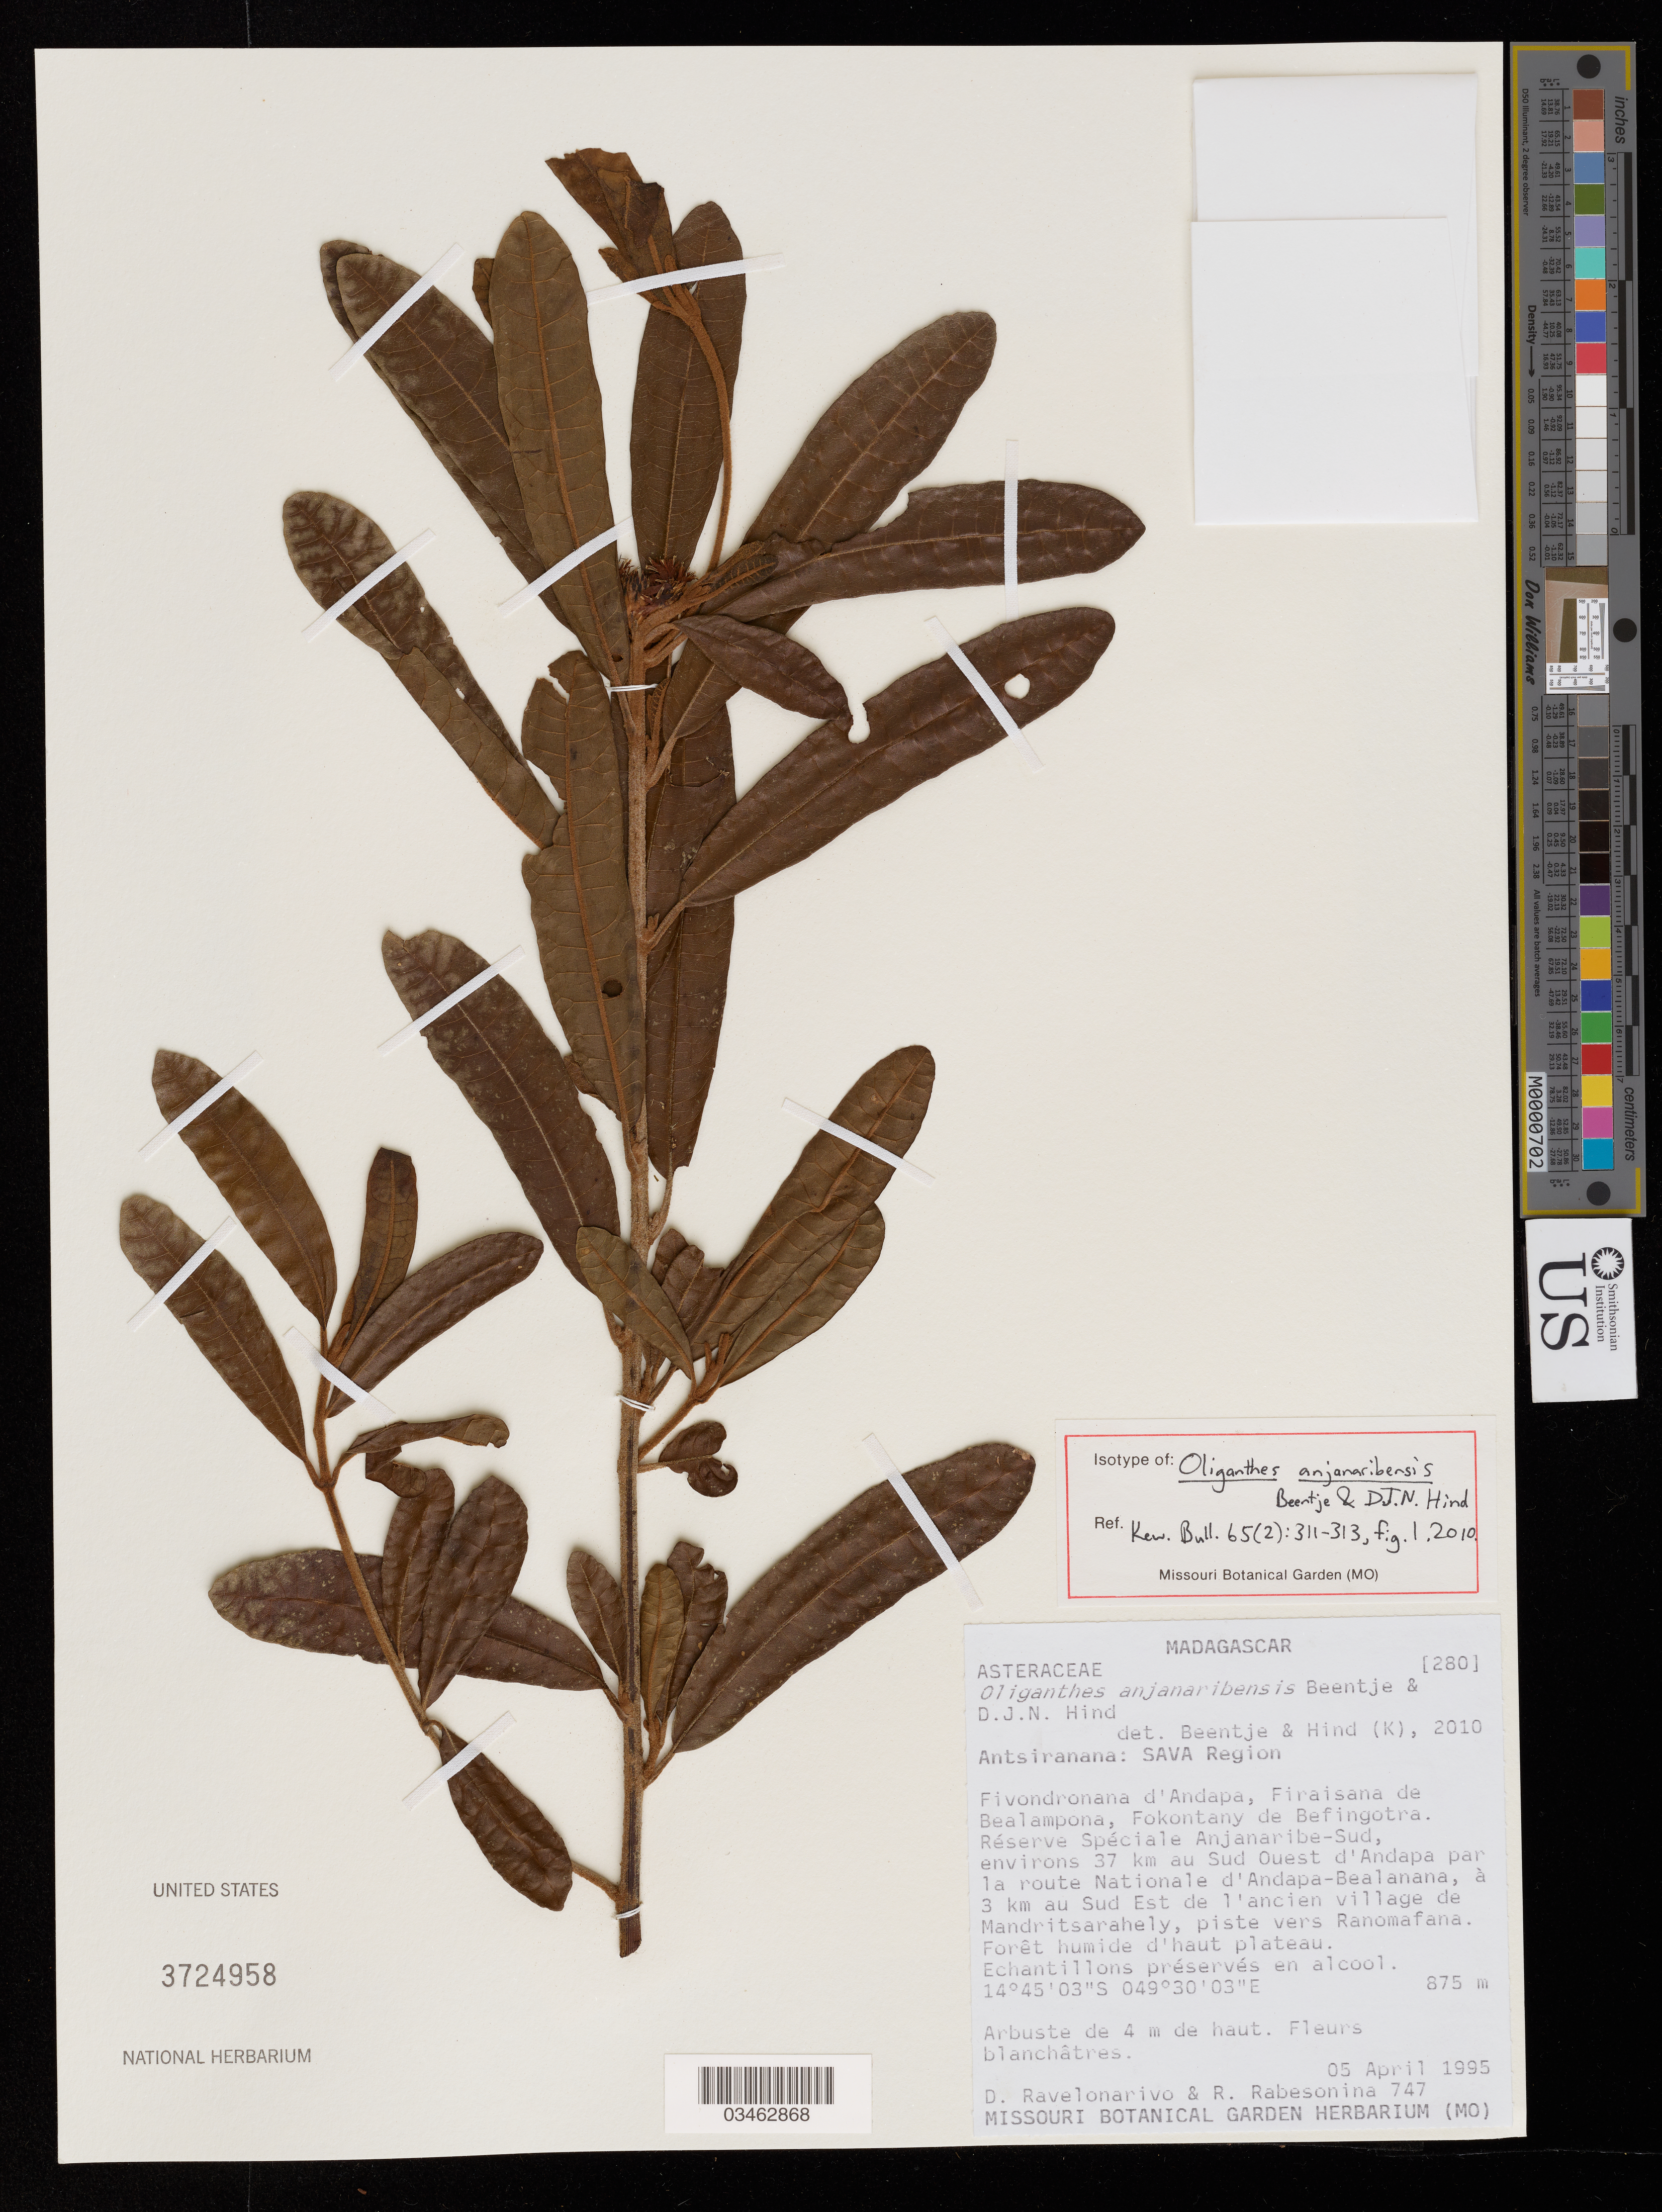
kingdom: Plantae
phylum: Tracheophyta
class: Magnoliopsida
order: Asterales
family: Asteraceae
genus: Oliganthes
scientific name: Oliganthes anjanaribensis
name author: Beentje & D.J.N. Hind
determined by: Beentje, H. J.; Hind, D. J.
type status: Isotype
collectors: D. Ravelonarivo & R. Rabesonina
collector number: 747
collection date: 1995-04-05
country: Madagascar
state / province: Sava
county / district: Andapa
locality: Fivondronana d'Andapa. Firaisana de Bealampona, Fokontany de Befingotra. Reserve Speciale Anjanaribe-Sud, environs 37 km au Sud Ouest d'Andapa par la route Nationale d'Andapa-Bealanana, a 3 km au Sud Est de l'ancien village de Mandritsarahely, piste vers Ranomafana.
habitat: Foret humide d'haut plateau.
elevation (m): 875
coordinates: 14 45 3 S, 49 30 3 E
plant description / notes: Echantillons preserves en alcool.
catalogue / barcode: US 3724958